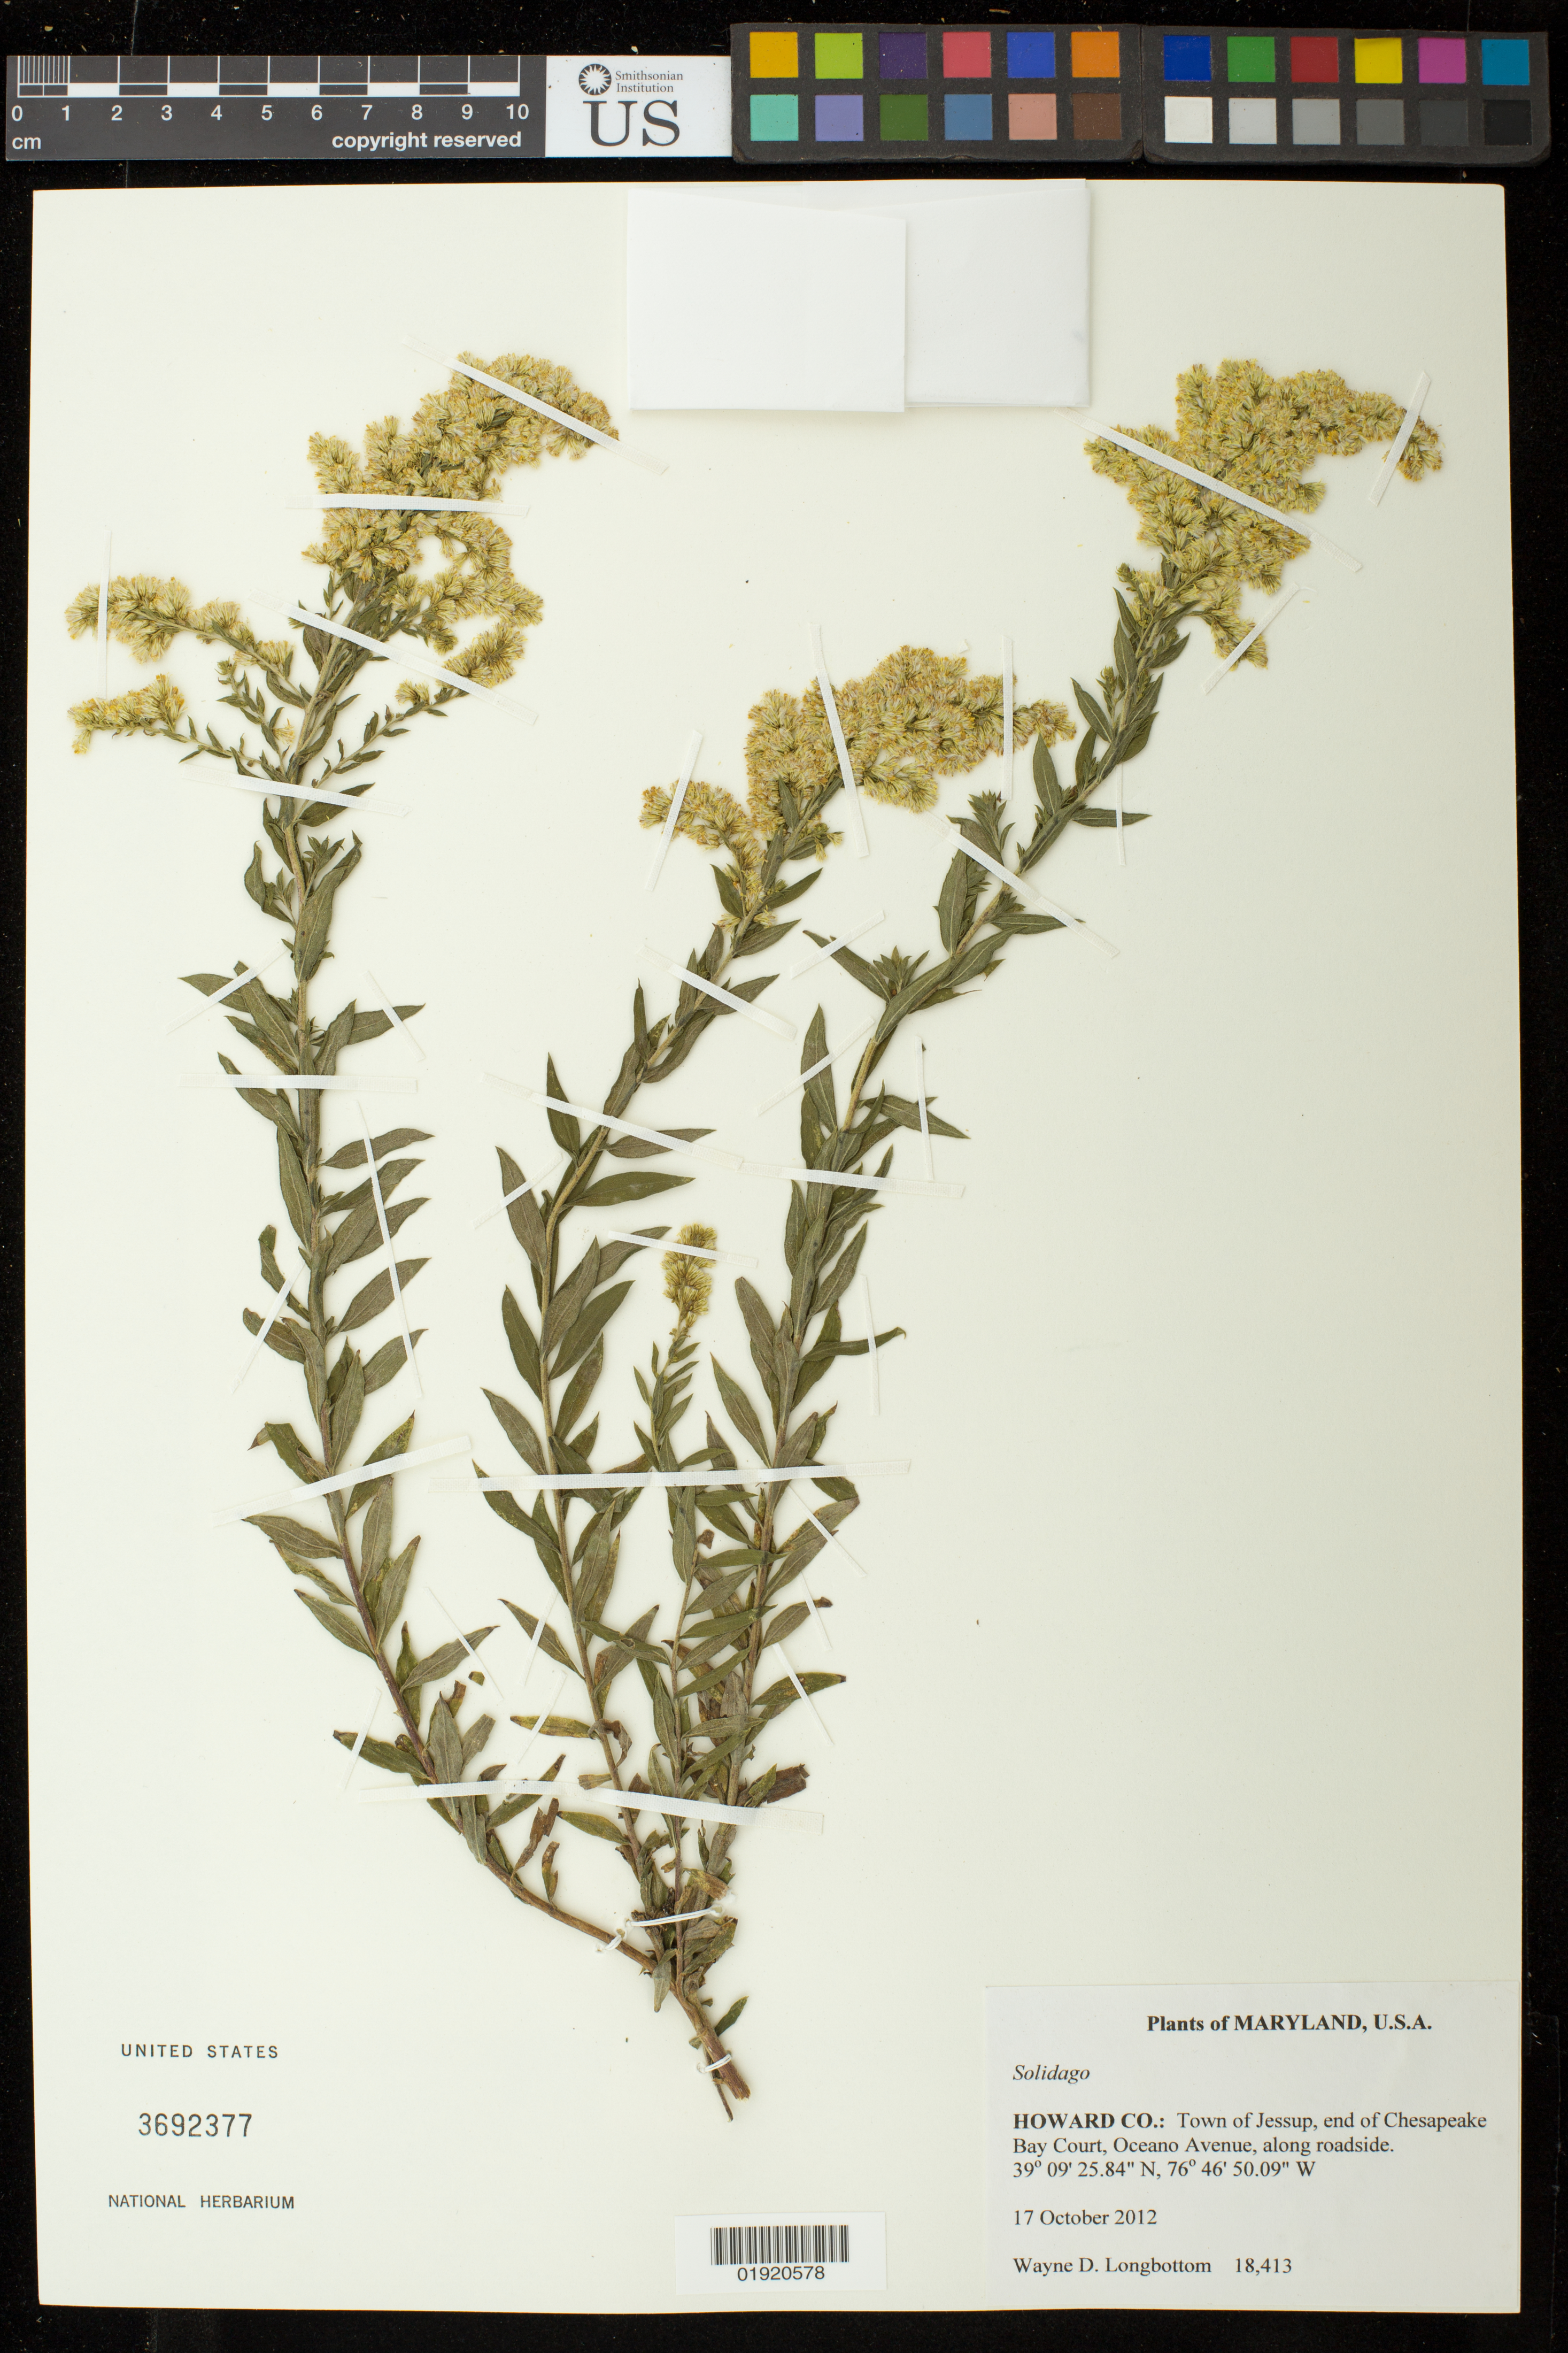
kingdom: Plantae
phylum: Tracheophyta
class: Magnoliopsida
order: Asterales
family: Asteraceae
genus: Solidago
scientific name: Solidago sp.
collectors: W. D. Longbottom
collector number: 18413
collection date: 2012-10-17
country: United States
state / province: Maryland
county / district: Howard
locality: Maryland. Howard Co.: Town of Jessup.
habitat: End of Chesapeake Bay Court, Oceano Avenue, along roadside.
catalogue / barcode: US 3692377